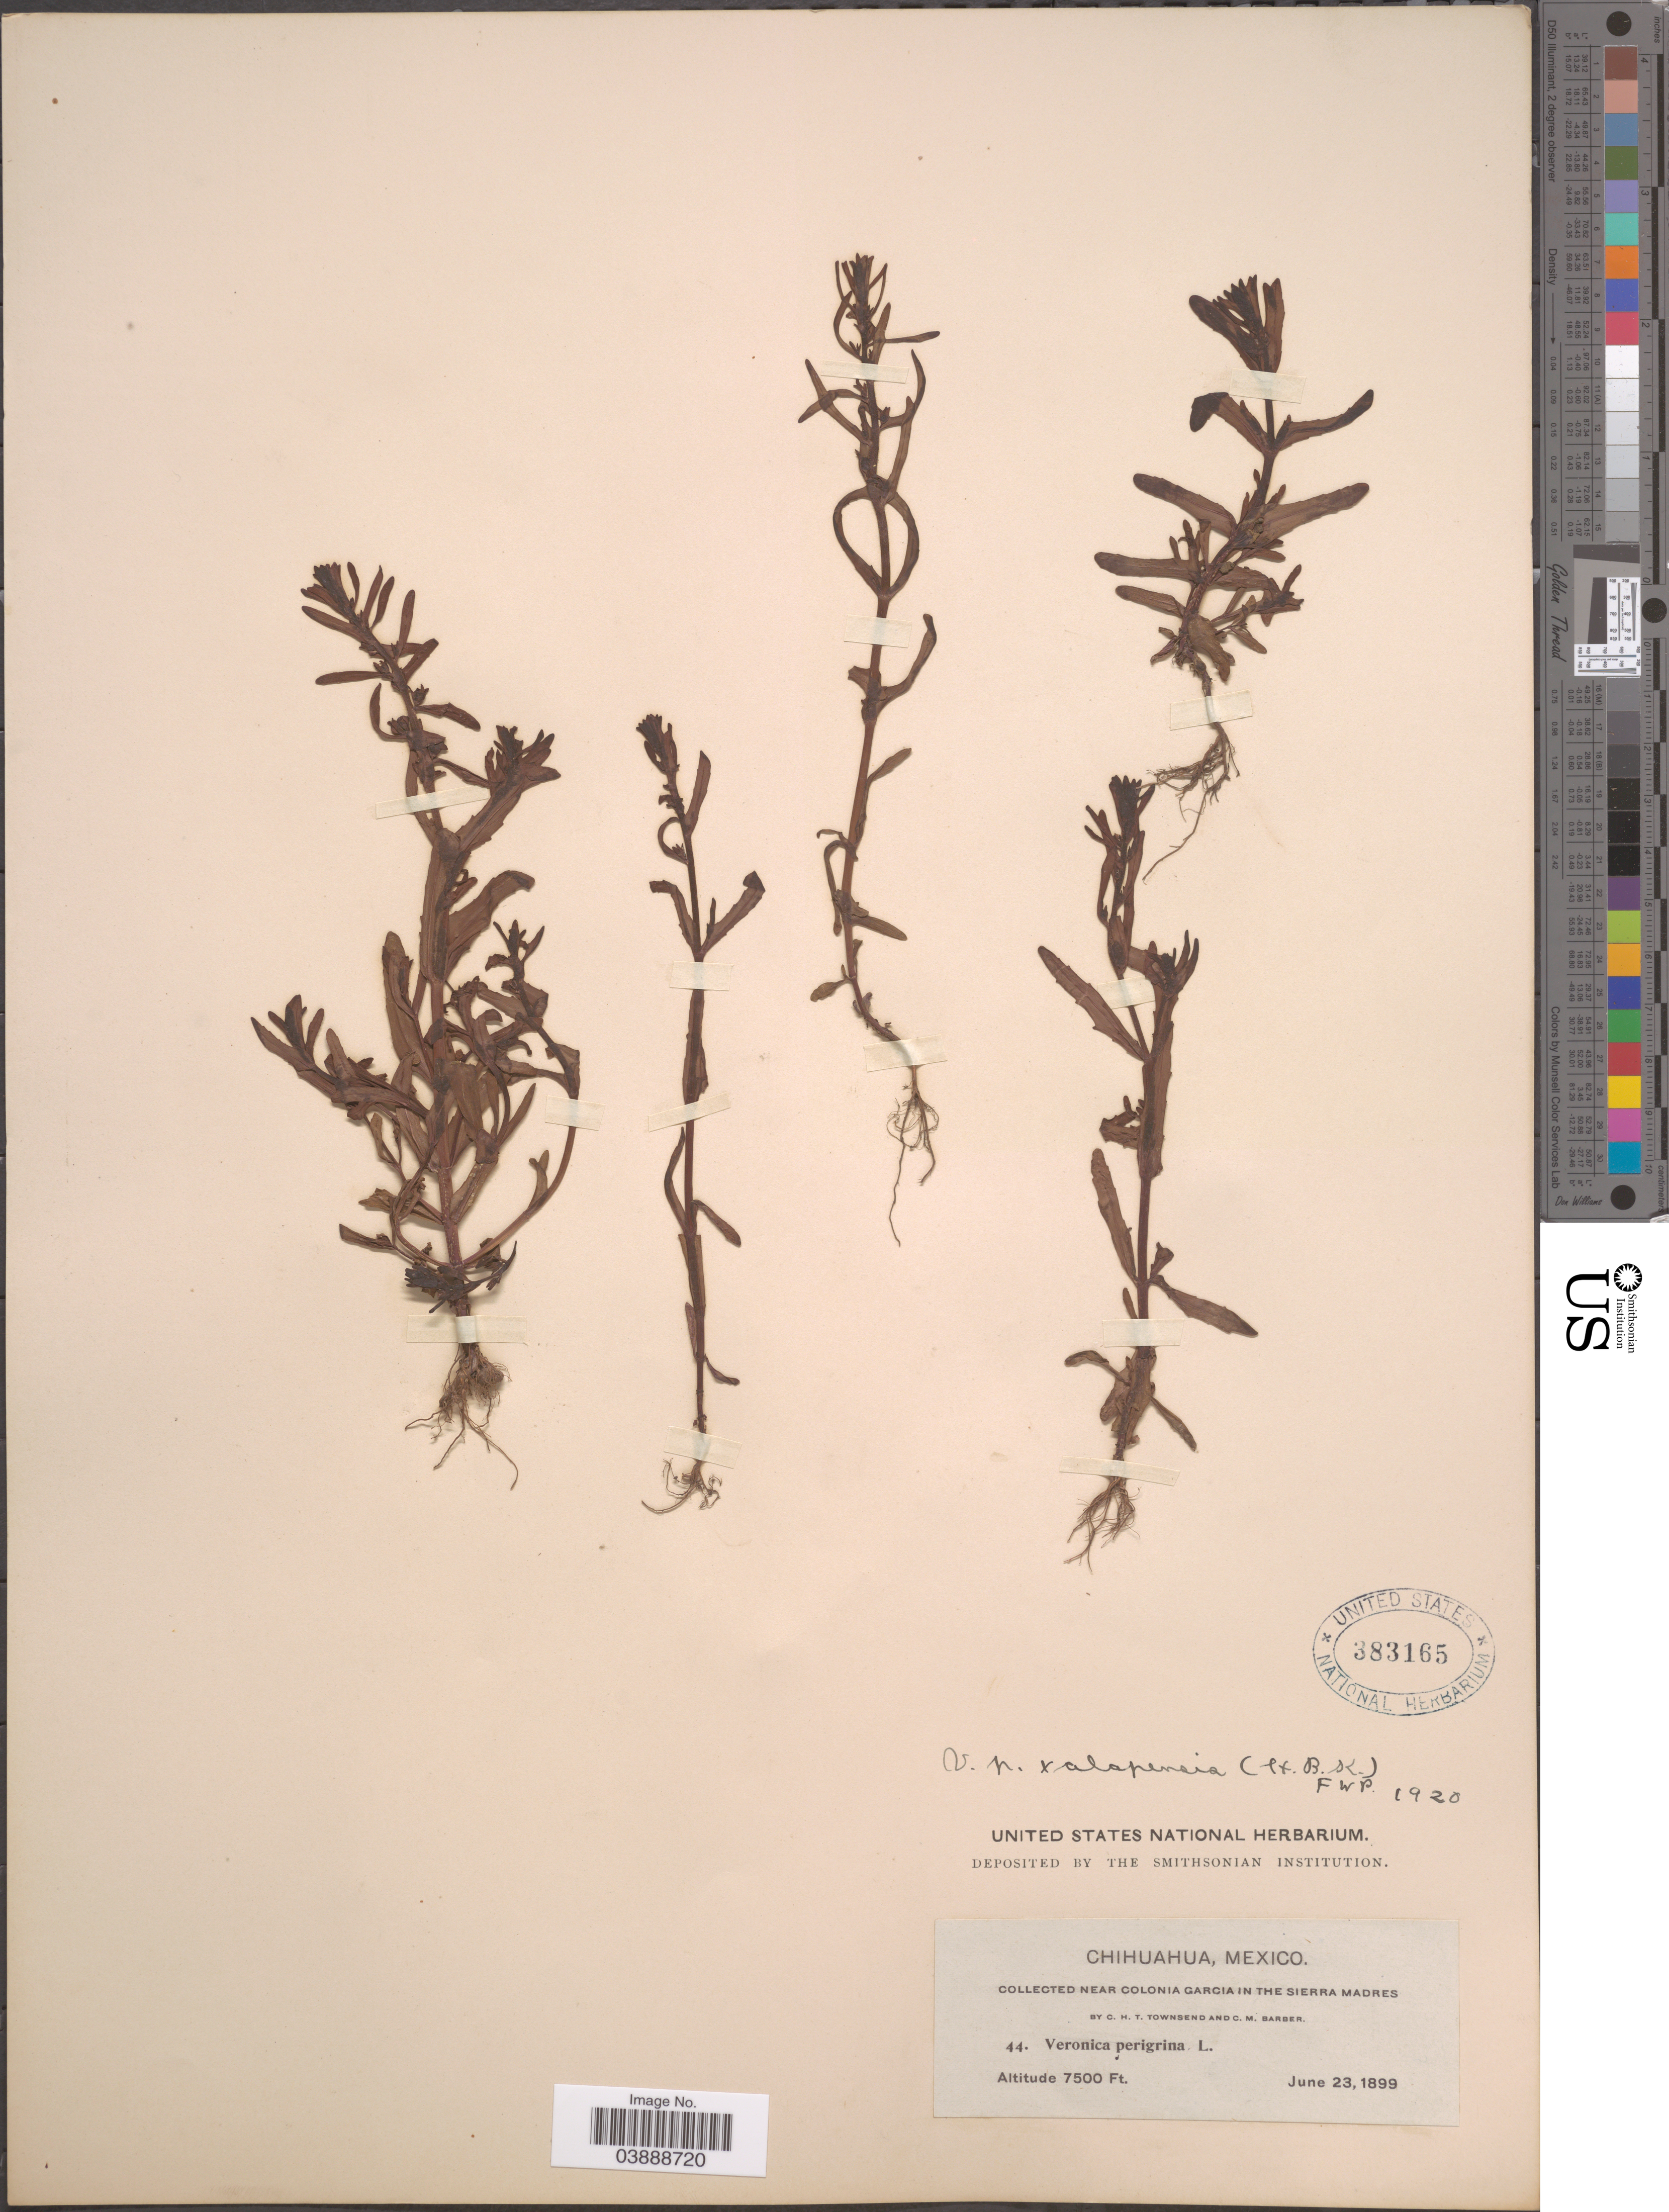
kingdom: Plantae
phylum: Tracheophyta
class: Magnoliopsida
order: Lamiales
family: Plantaginaceae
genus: Veronica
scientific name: Veronica peregrina subsp. xalapensis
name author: (Kunth) Pennell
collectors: C. H. T. Townsend & C. Barber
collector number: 44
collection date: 1899-06-23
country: Mexico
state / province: Chihuahua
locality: Near Colonia Garcia in the Sierra Madres.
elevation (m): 2286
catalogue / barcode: US 383165